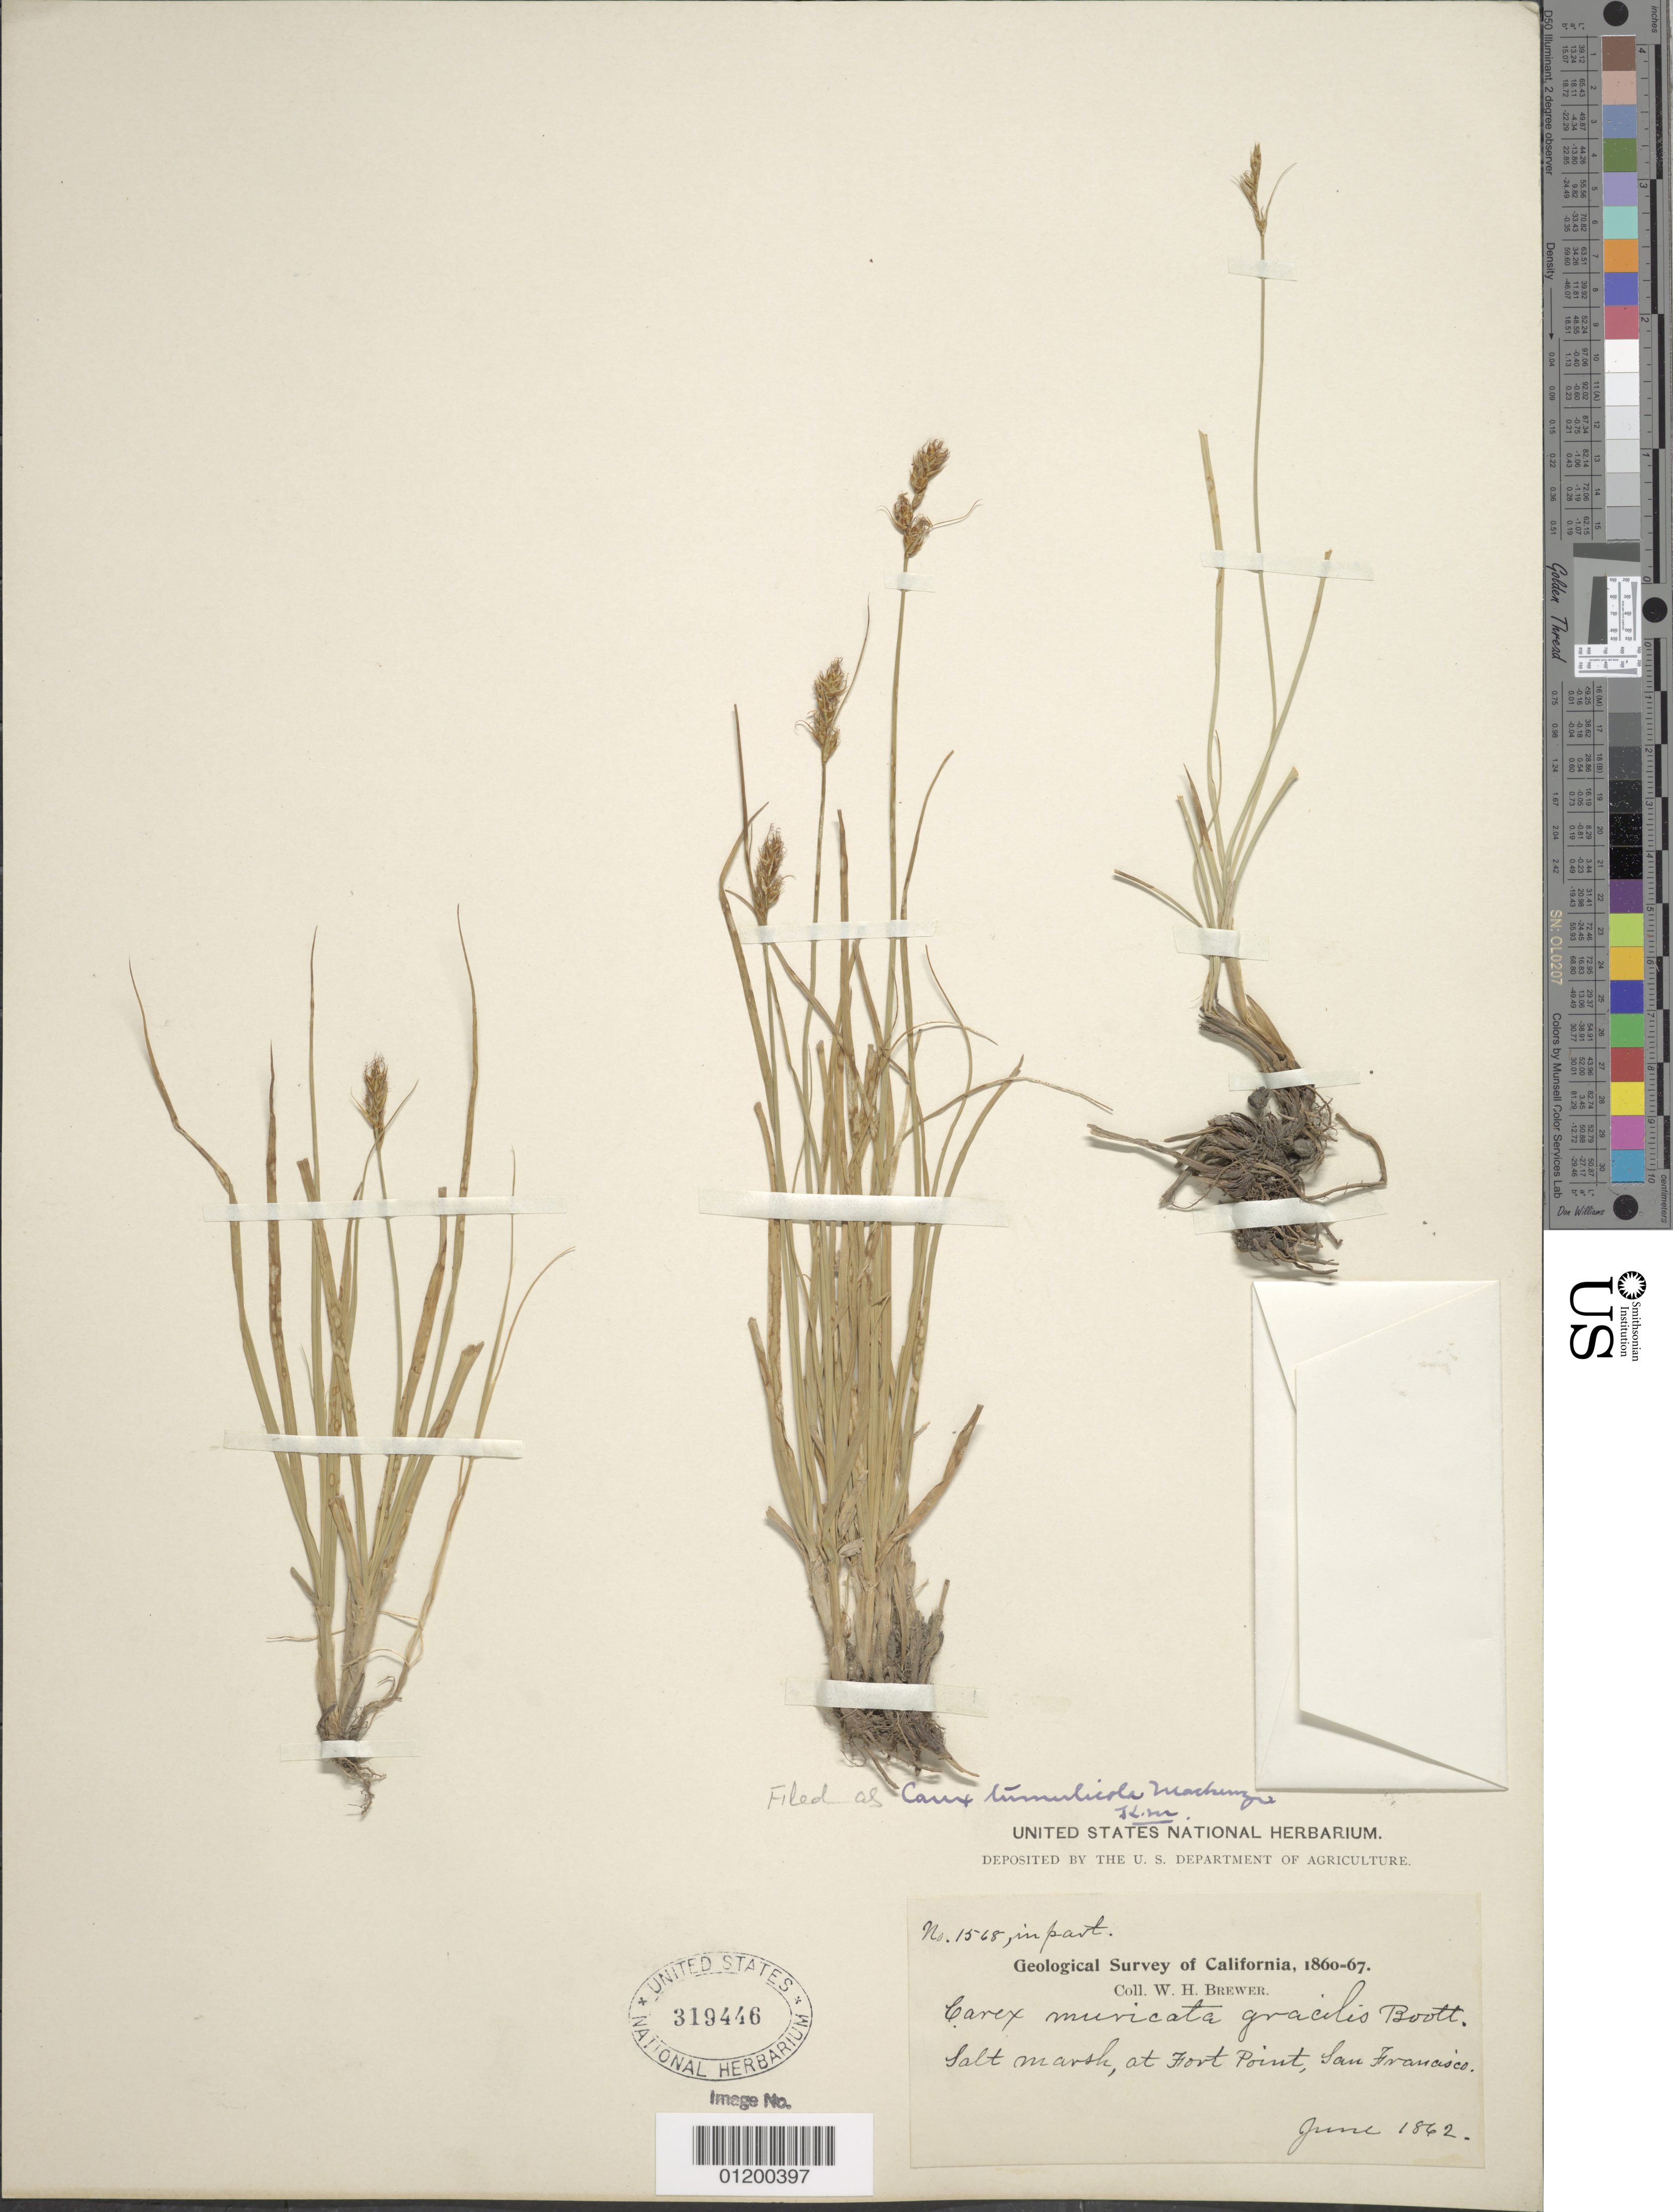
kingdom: Plantae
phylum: Tracheophyta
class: Liliopsida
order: Poales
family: Cyperaceae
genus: Carex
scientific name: Carex tumulicola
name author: Mack.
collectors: W. H. Brewer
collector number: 1568 in part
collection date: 1862-06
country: United States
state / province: California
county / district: San Francisco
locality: Salt Marsh, at Fort Point, San Francisco.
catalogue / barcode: US 39446